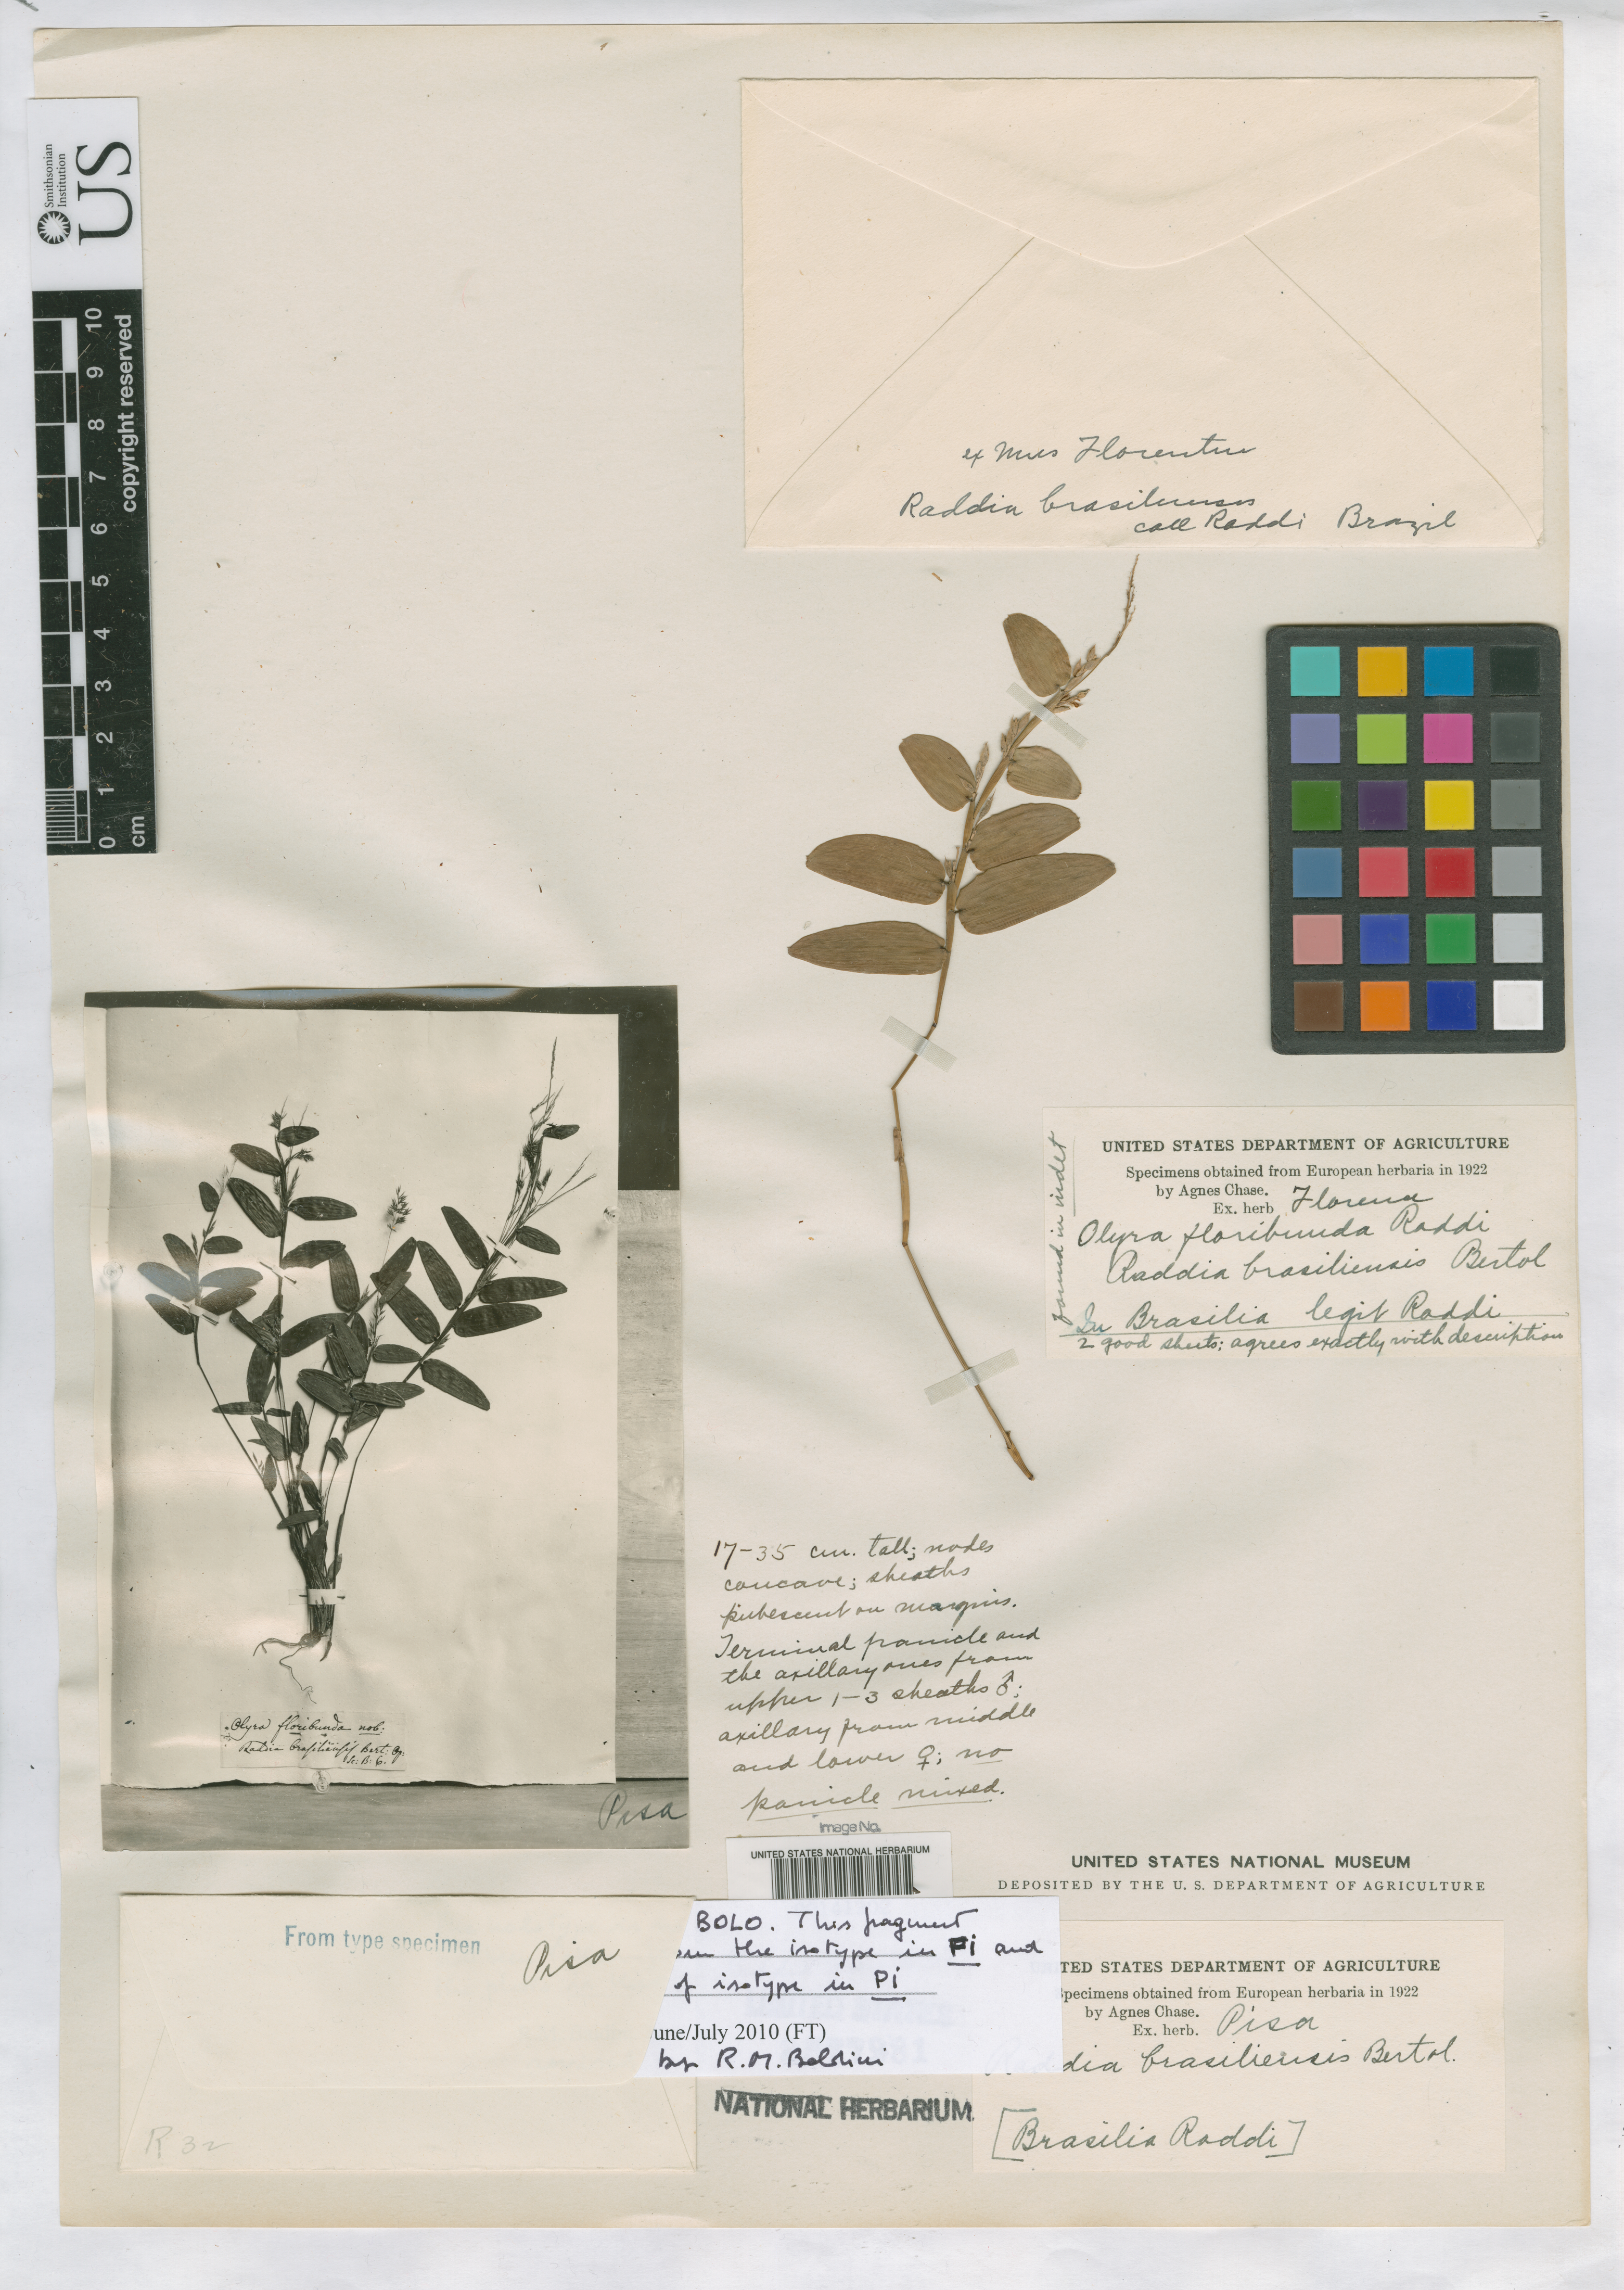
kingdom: Plantae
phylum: Tracheophyta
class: Liliopsida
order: Poales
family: Poaceae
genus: Raddia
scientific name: Raddia brasiliensis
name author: Bertoloni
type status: Type Fragment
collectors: G. Raddi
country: Brazil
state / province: Minas Gerais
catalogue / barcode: US 2877981